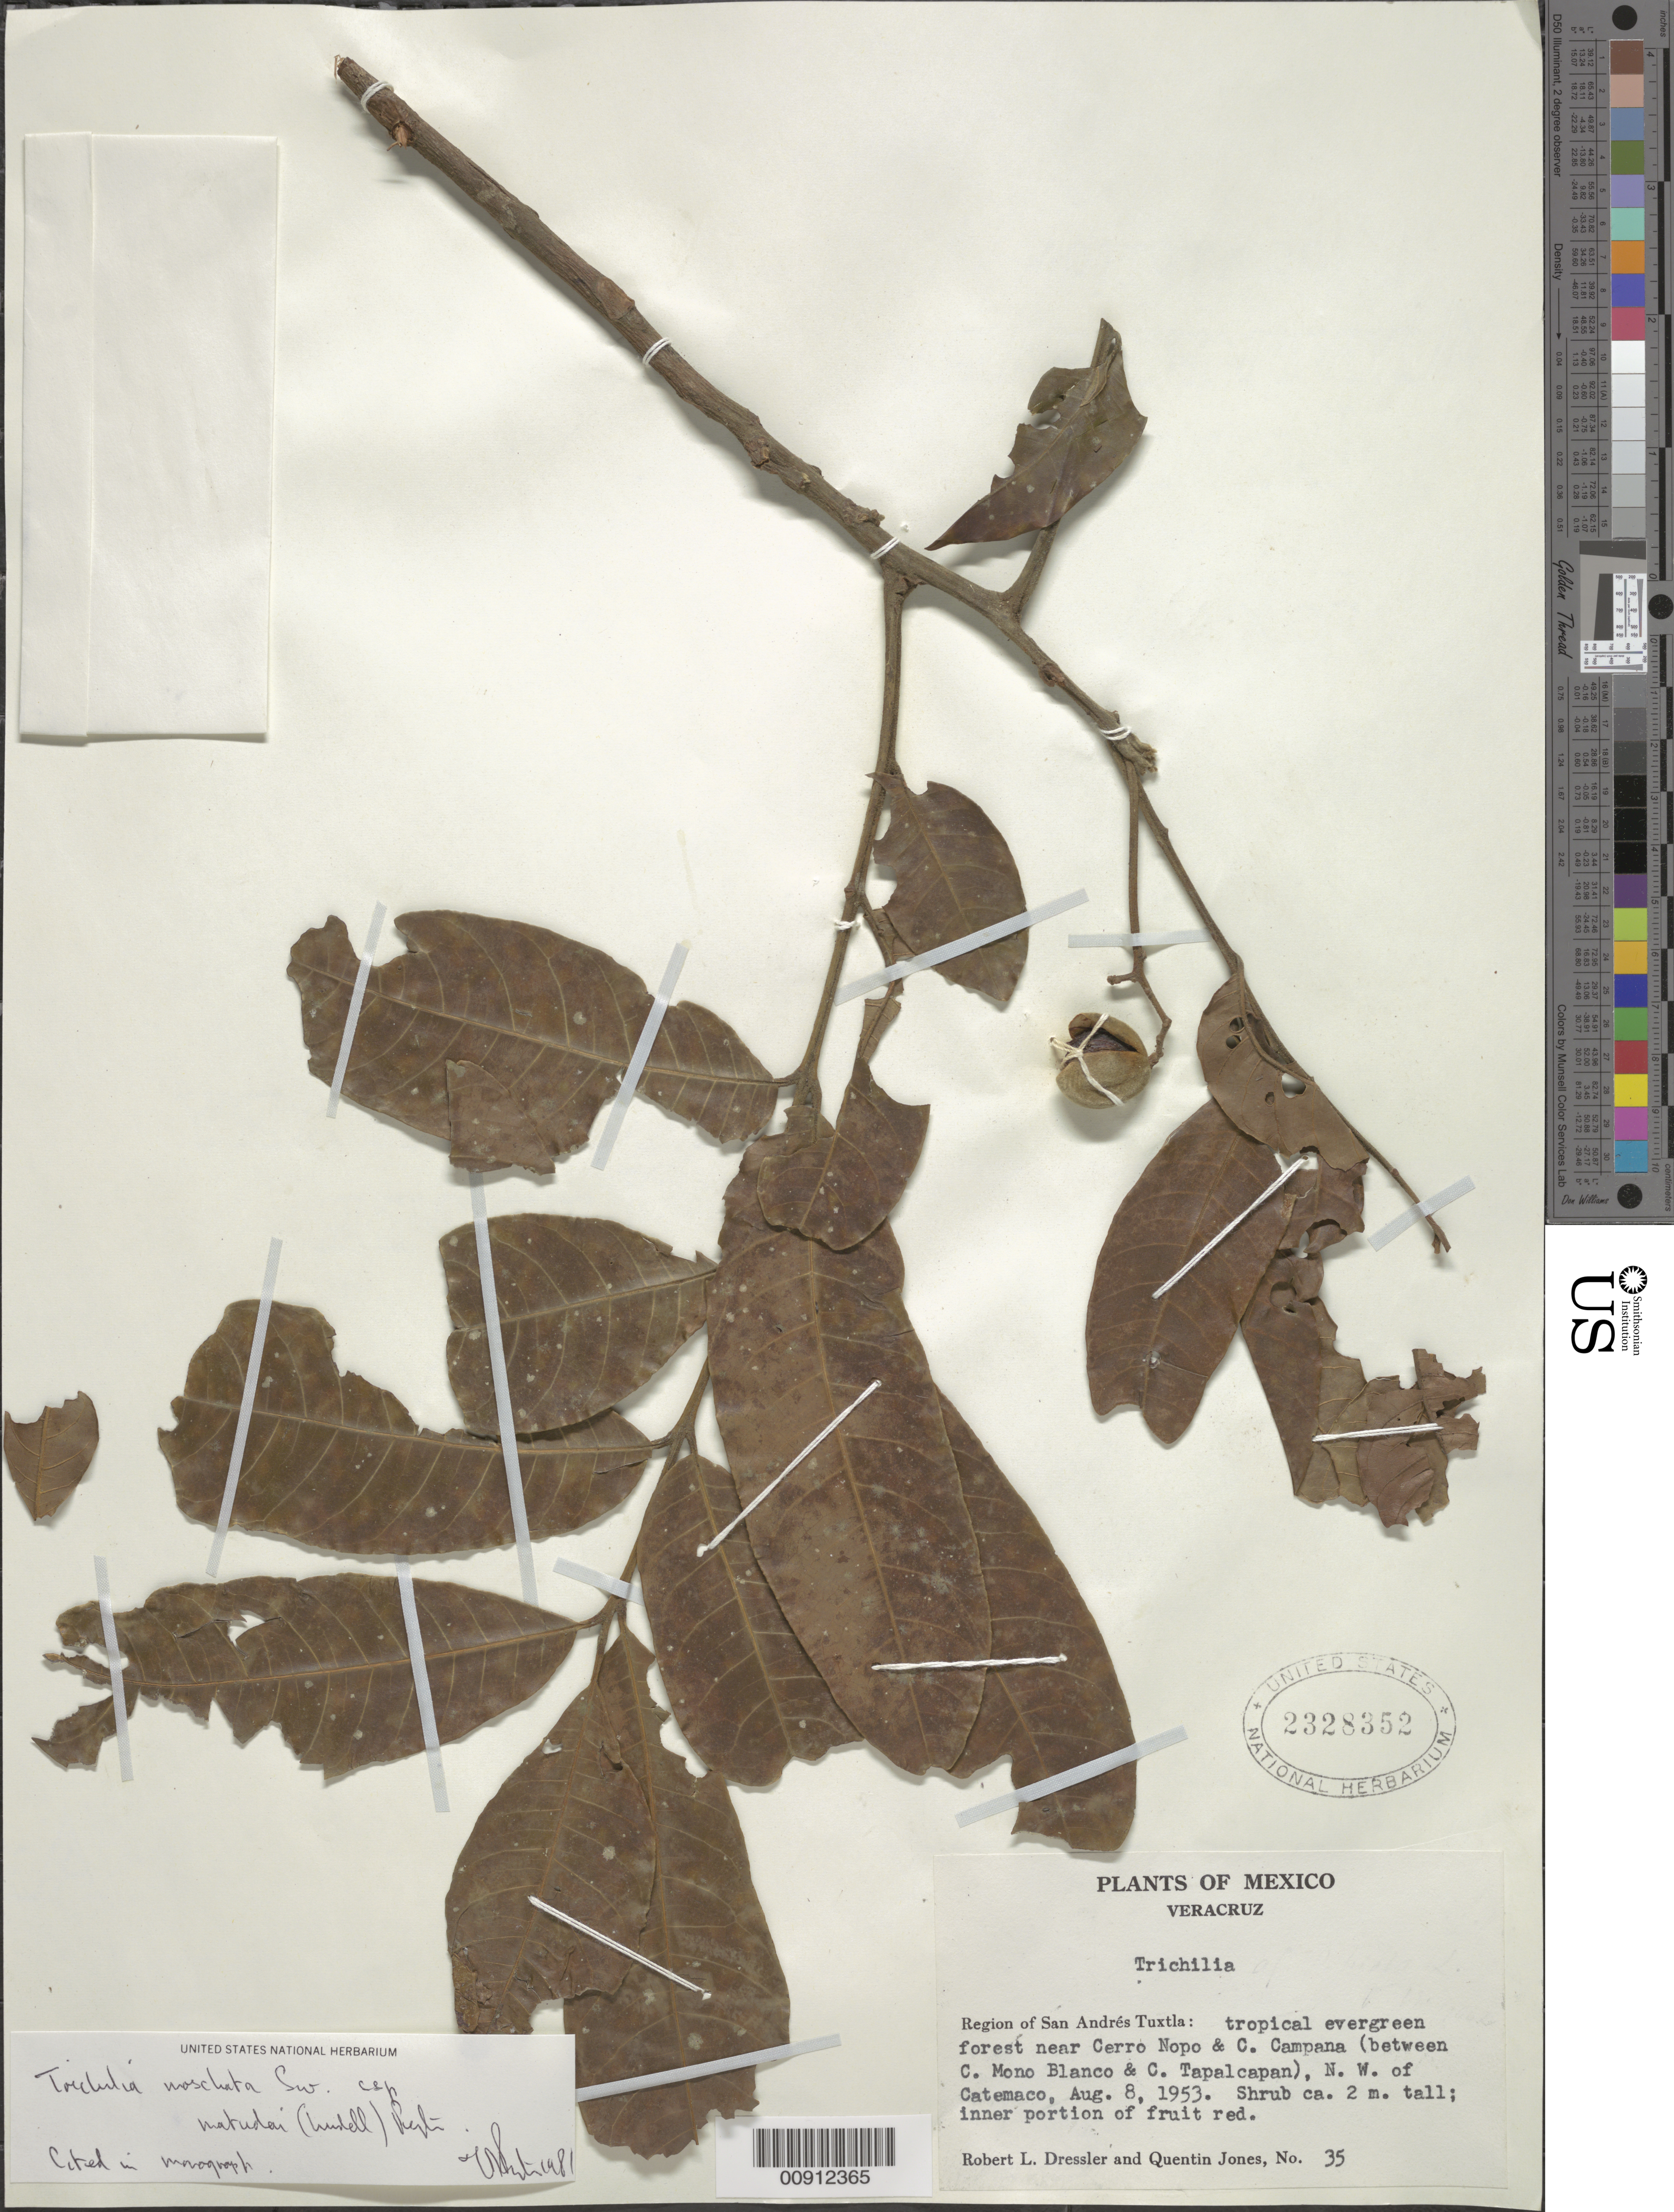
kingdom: Plantae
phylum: Tracheophyta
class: Magnoliopsida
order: Sapindales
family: Meliaceae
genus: Trichilia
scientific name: Trichilia moschata subsp. matudae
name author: (Lundell) T.D. Penn.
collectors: R. Dressler & Q. Jones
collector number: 35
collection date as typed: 08 Aug 1953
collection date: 1953-08-08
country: Mexico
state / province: Veracruz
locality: Region of San Andrés Tuxtla: Near Cerro Nopo & C. Campana (between C. Mono Blanco & C. Tapalcapan), NW of Catemaco, Veracruz.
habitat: Tropical evergreen forest.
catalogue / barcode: US 2328352